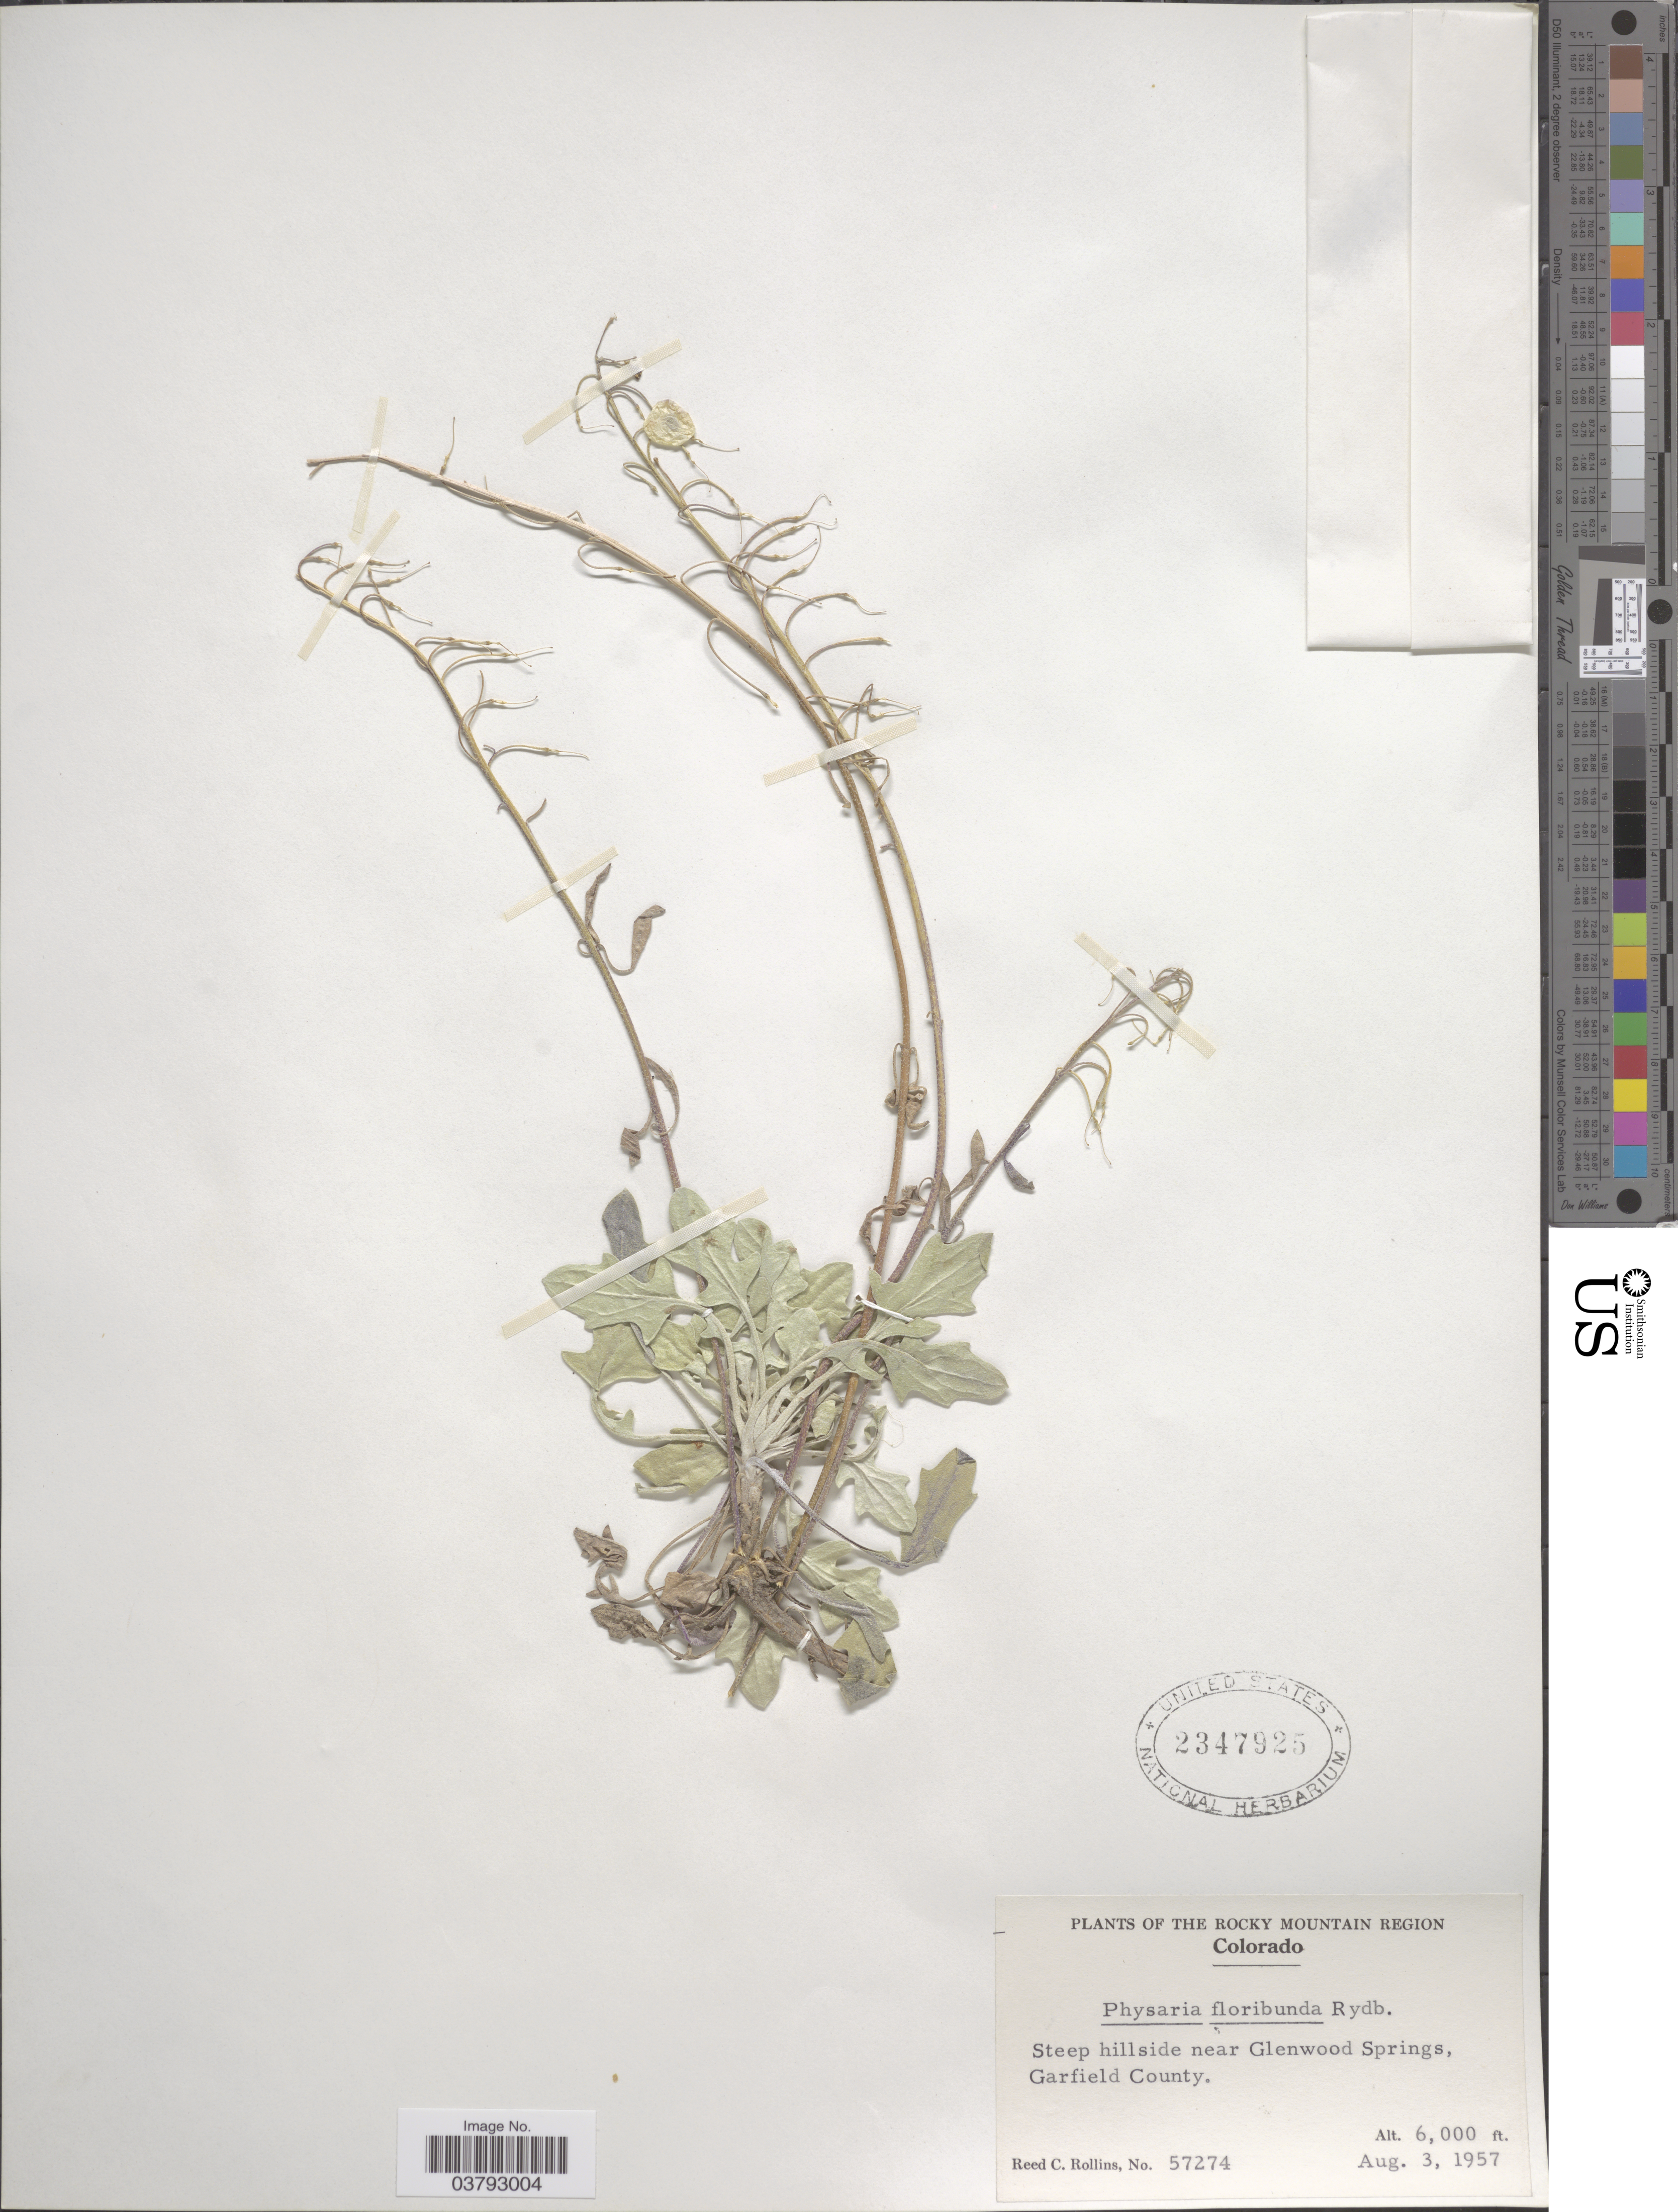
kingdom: Plantae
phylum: Tracheophyta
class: Magnoliopsida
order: Brassicales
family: Brassicaceae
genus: Physaria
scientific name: Physaria floribunda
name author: Rydb.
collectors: R. C. Rollins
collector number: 57274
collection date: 1957-08-03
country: United States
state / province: Colorado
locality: The Rocky Mountain Region. Steep hillside near Glenwood Springs, Garfield County.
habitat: steep hillside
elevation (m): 1829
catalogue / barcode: US 2347925